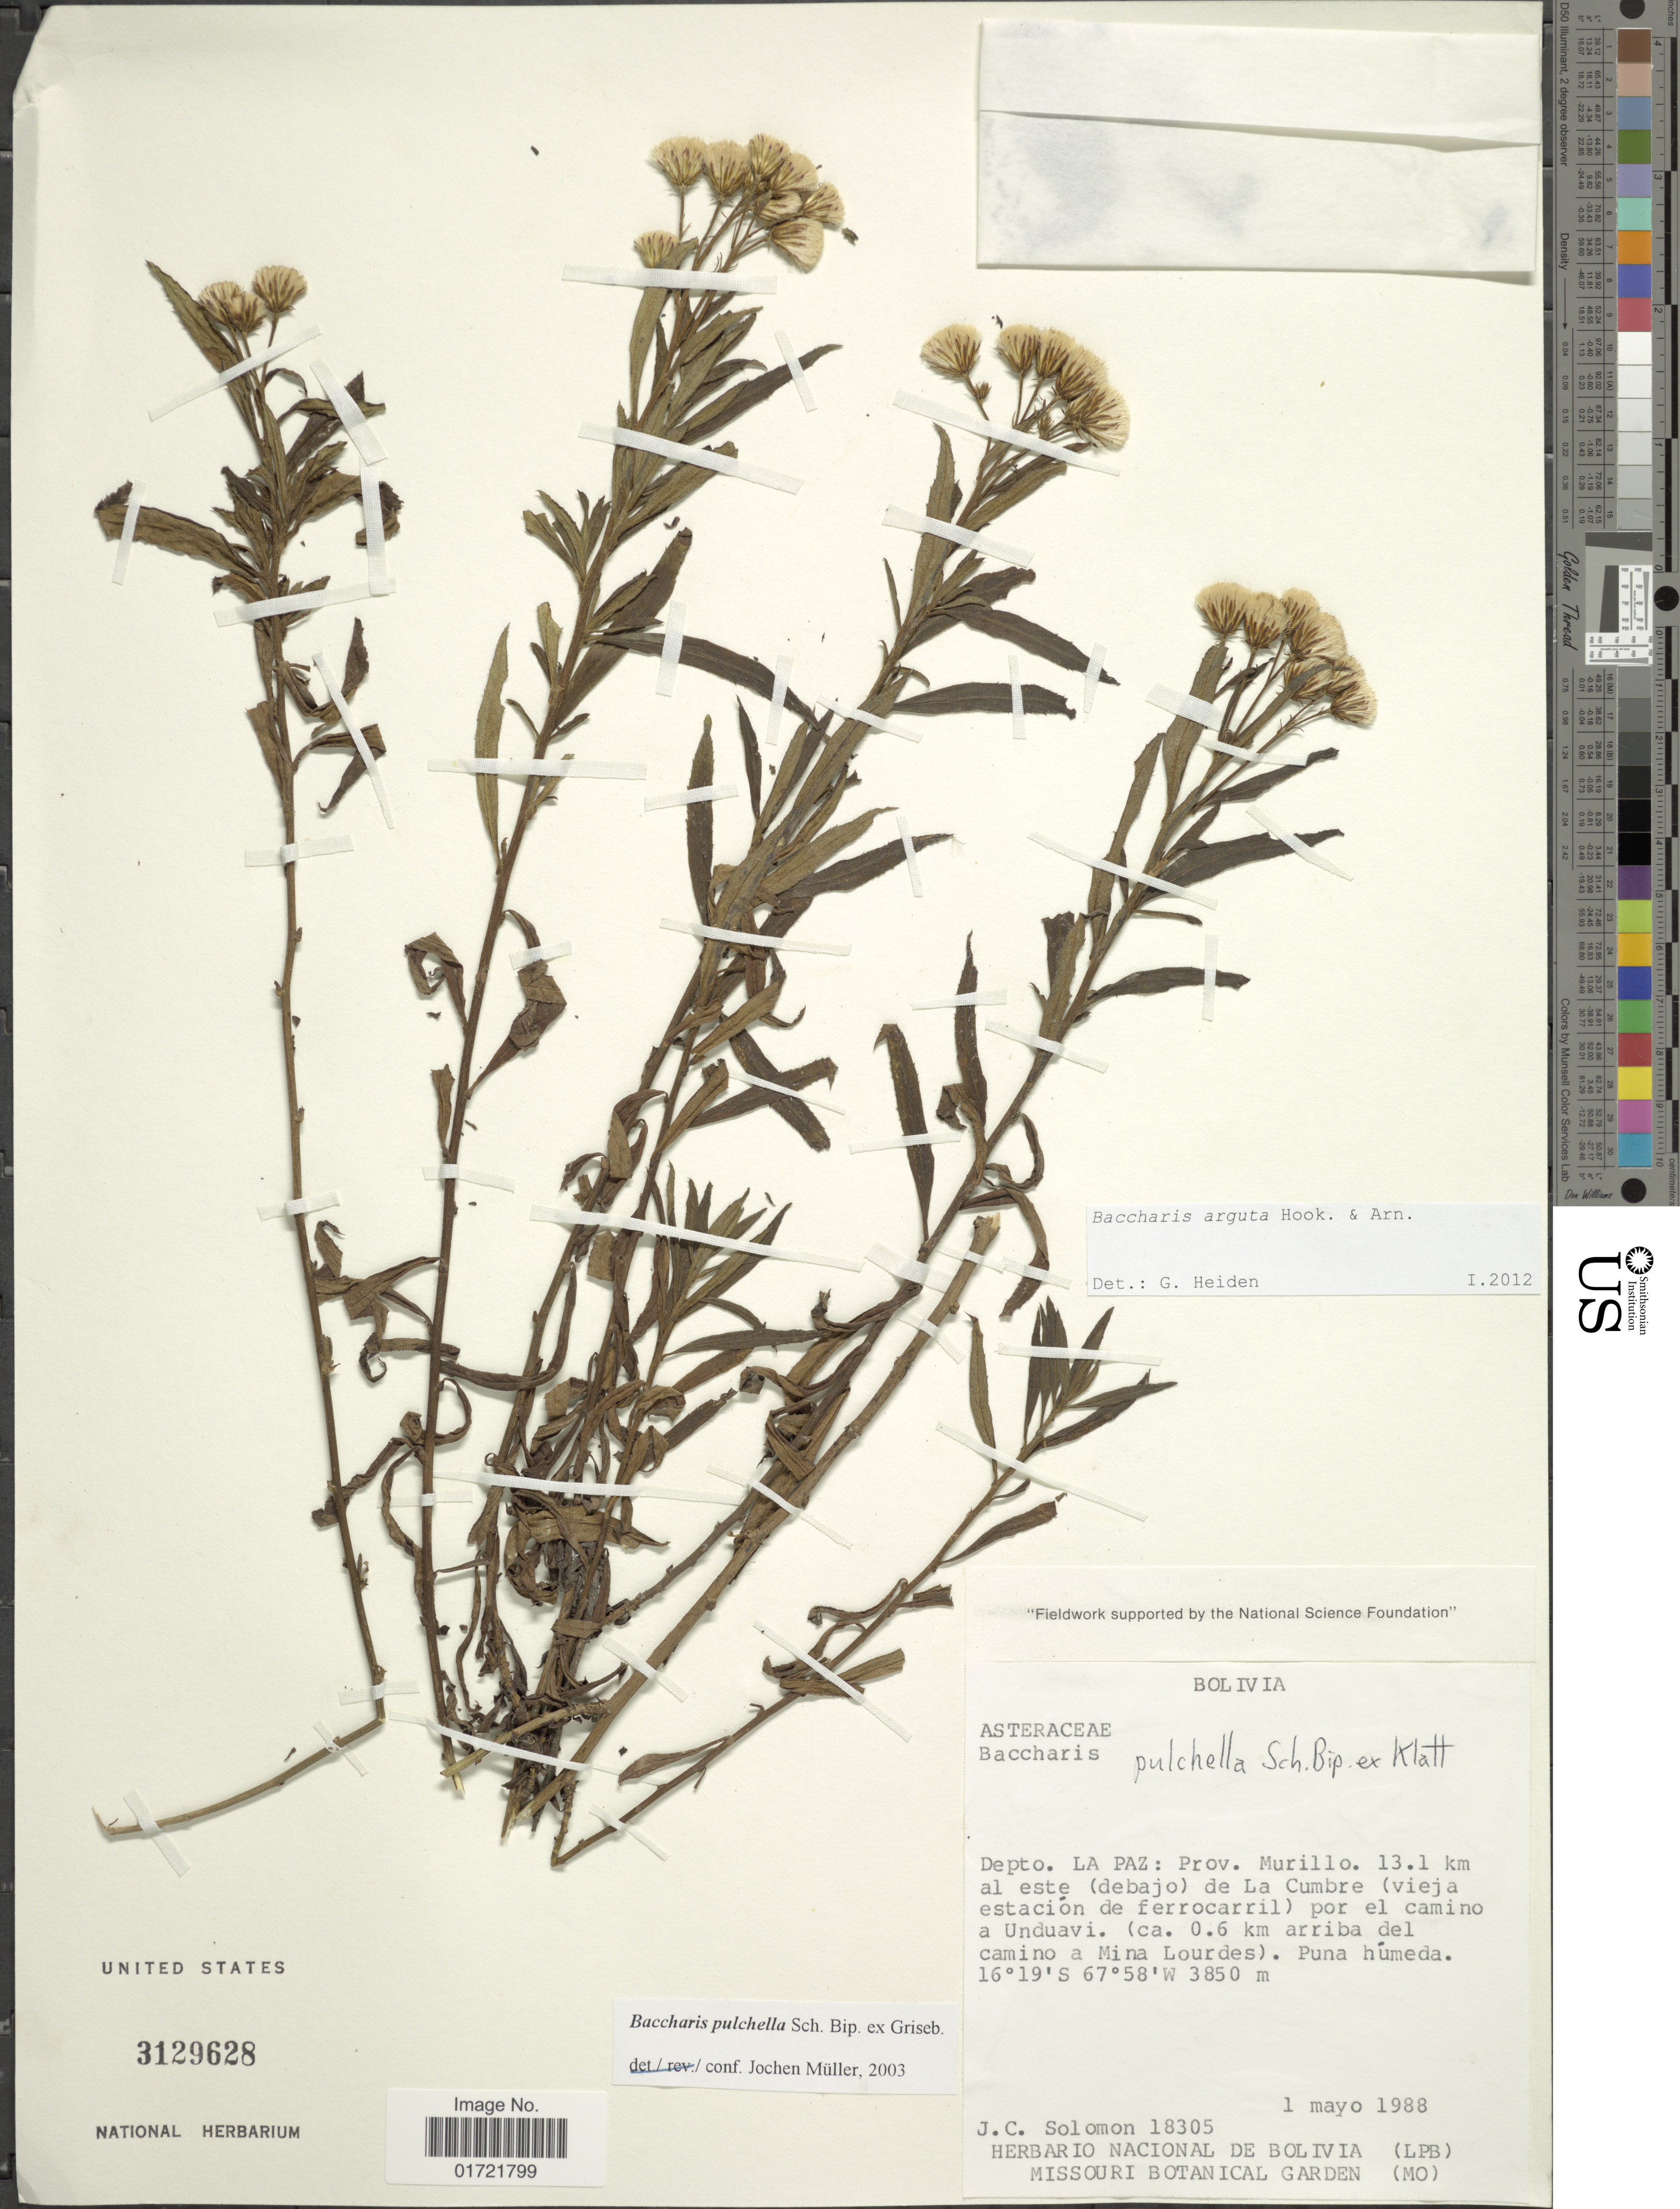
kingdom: Plantae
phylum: Tracheophyta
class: Magnoliopsida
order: Asterales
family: Asteraceae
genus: Baccharis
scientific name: Baccharis arguta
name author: Gillies ex Hook. & Arn.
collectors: J. C. Solomon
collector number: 18305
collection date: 1988-05-01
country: Bolivia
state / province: La Paz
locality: Depto. La Paz, Prov. Murillo, 13.1 km al este (debajo) de La Cumbre (vieja estacion de ferrocarril) por el camino a Unduavi (0.6 km arriba del camino a Mina Lourdes)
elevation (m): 3850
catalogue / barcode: US 3129628